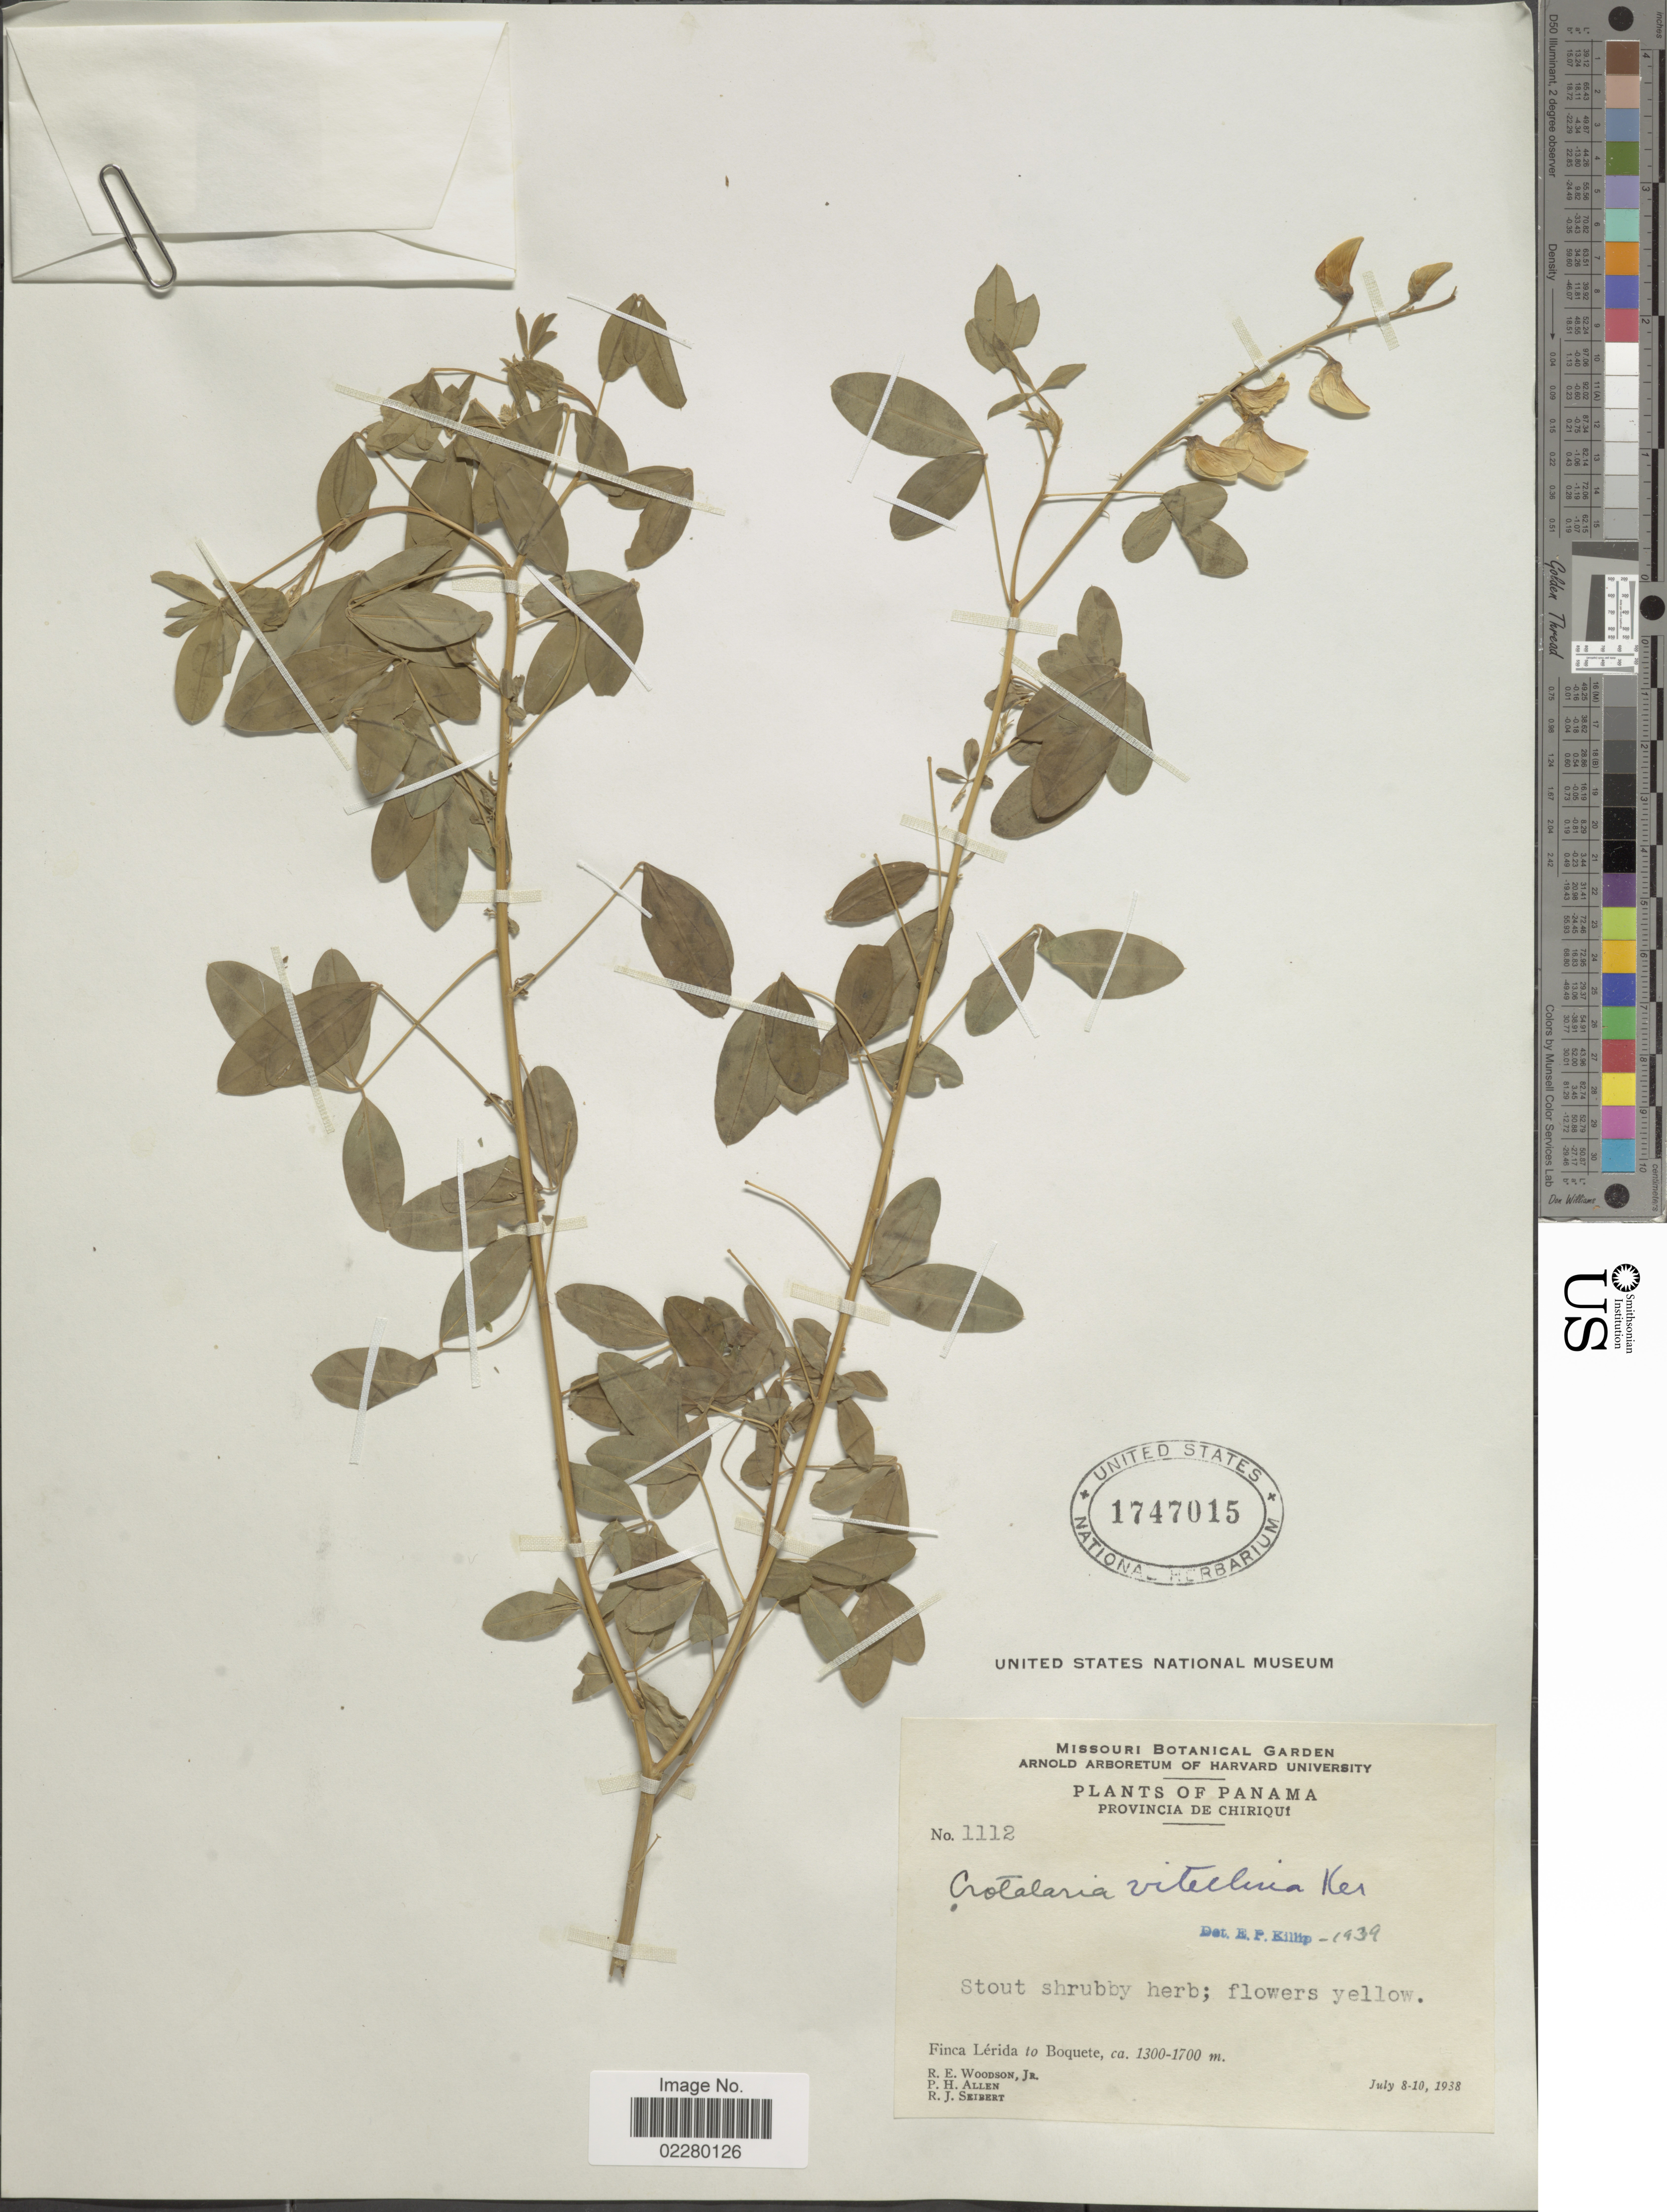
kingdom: Plantae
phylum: Tracheophyta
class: Magnoliopsida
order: Fabales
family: Fabaceae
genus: Crotalaria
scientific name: Crotalaria cajanifolia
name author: Kunth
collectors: R. E. Woodson, P. H. Allen & R. J. Seibert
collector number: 1112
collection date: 1938-07-08/1938-07-10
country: Panama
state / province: Chiriqui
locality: Provincia de Chiriqui. Fina Lérida to Boquete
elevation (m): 1300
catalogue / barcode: US 1747015